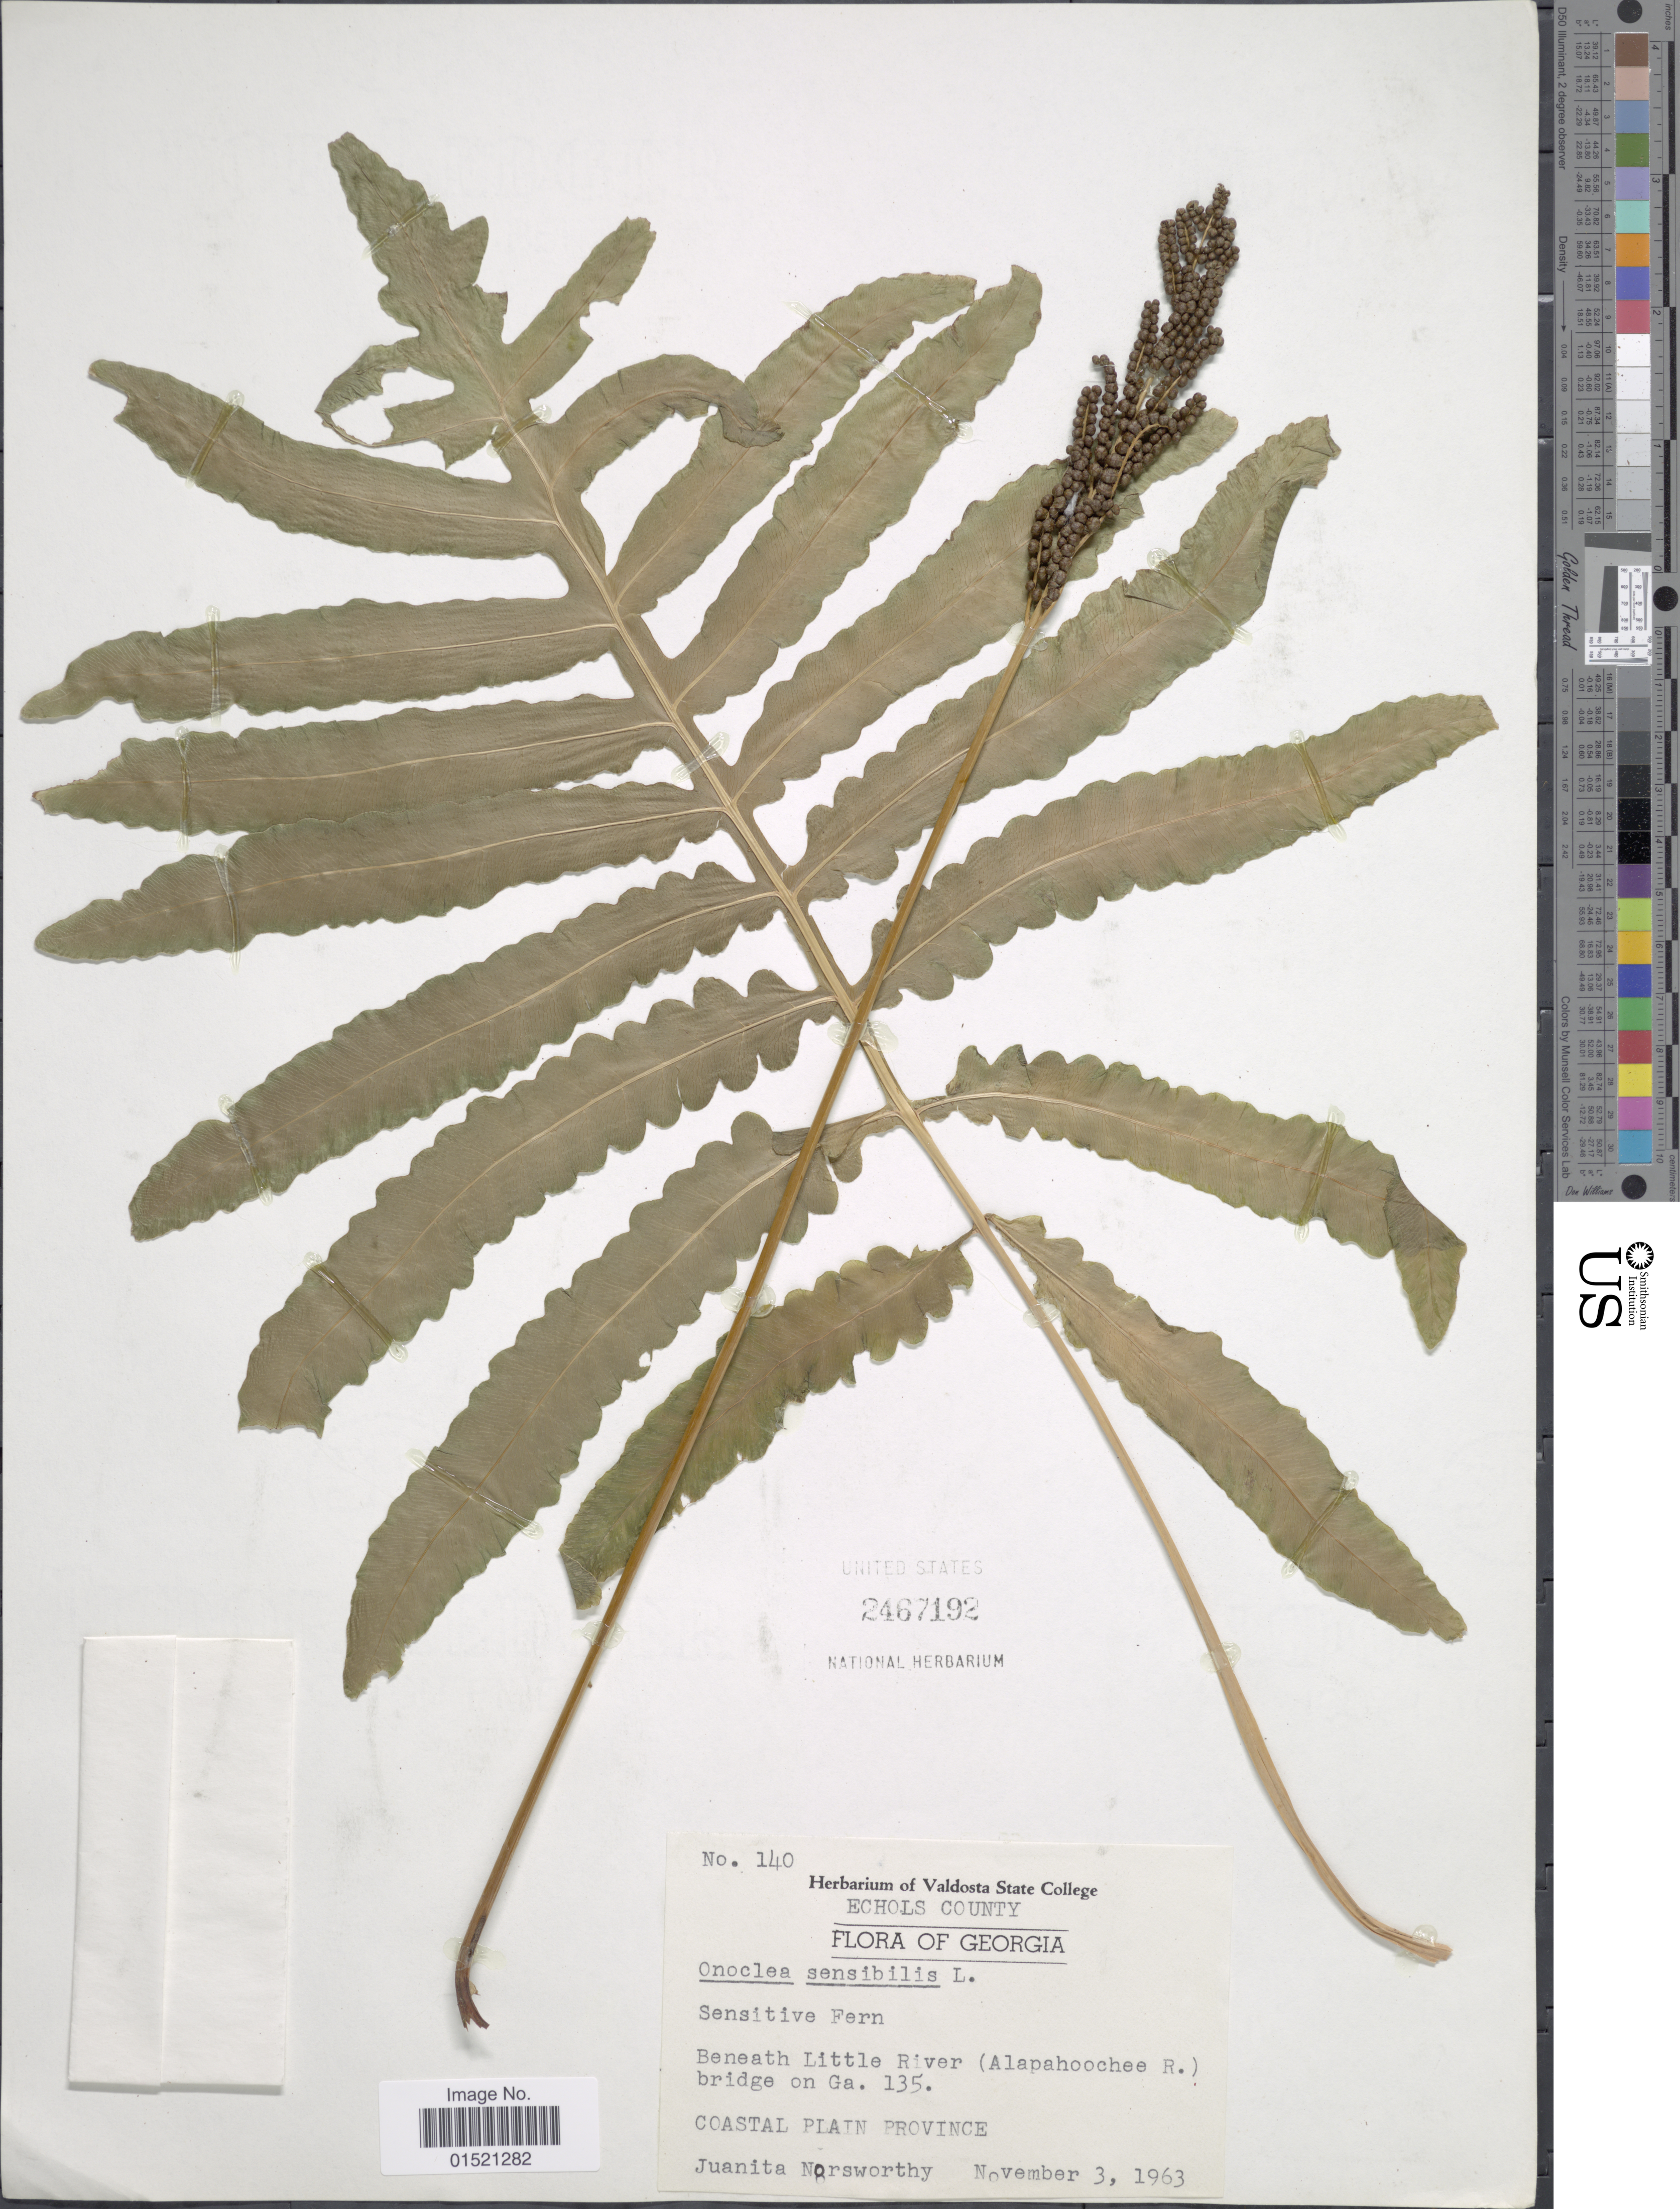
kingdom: Plantae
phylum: Tracheophyta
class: Polypodiopsida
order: Polypodiales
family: Onocleaceae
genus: Onoclea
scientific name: Onoclea sensibilis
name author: L.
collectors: J. Norsworthy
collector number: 140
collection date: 1963-11-03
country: United States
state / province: Georgia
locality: Echols County, Beneath Little River (Alapahoochee R.) bridge on Ga. 135. Coastal Plain Province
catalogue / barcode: US 2467192